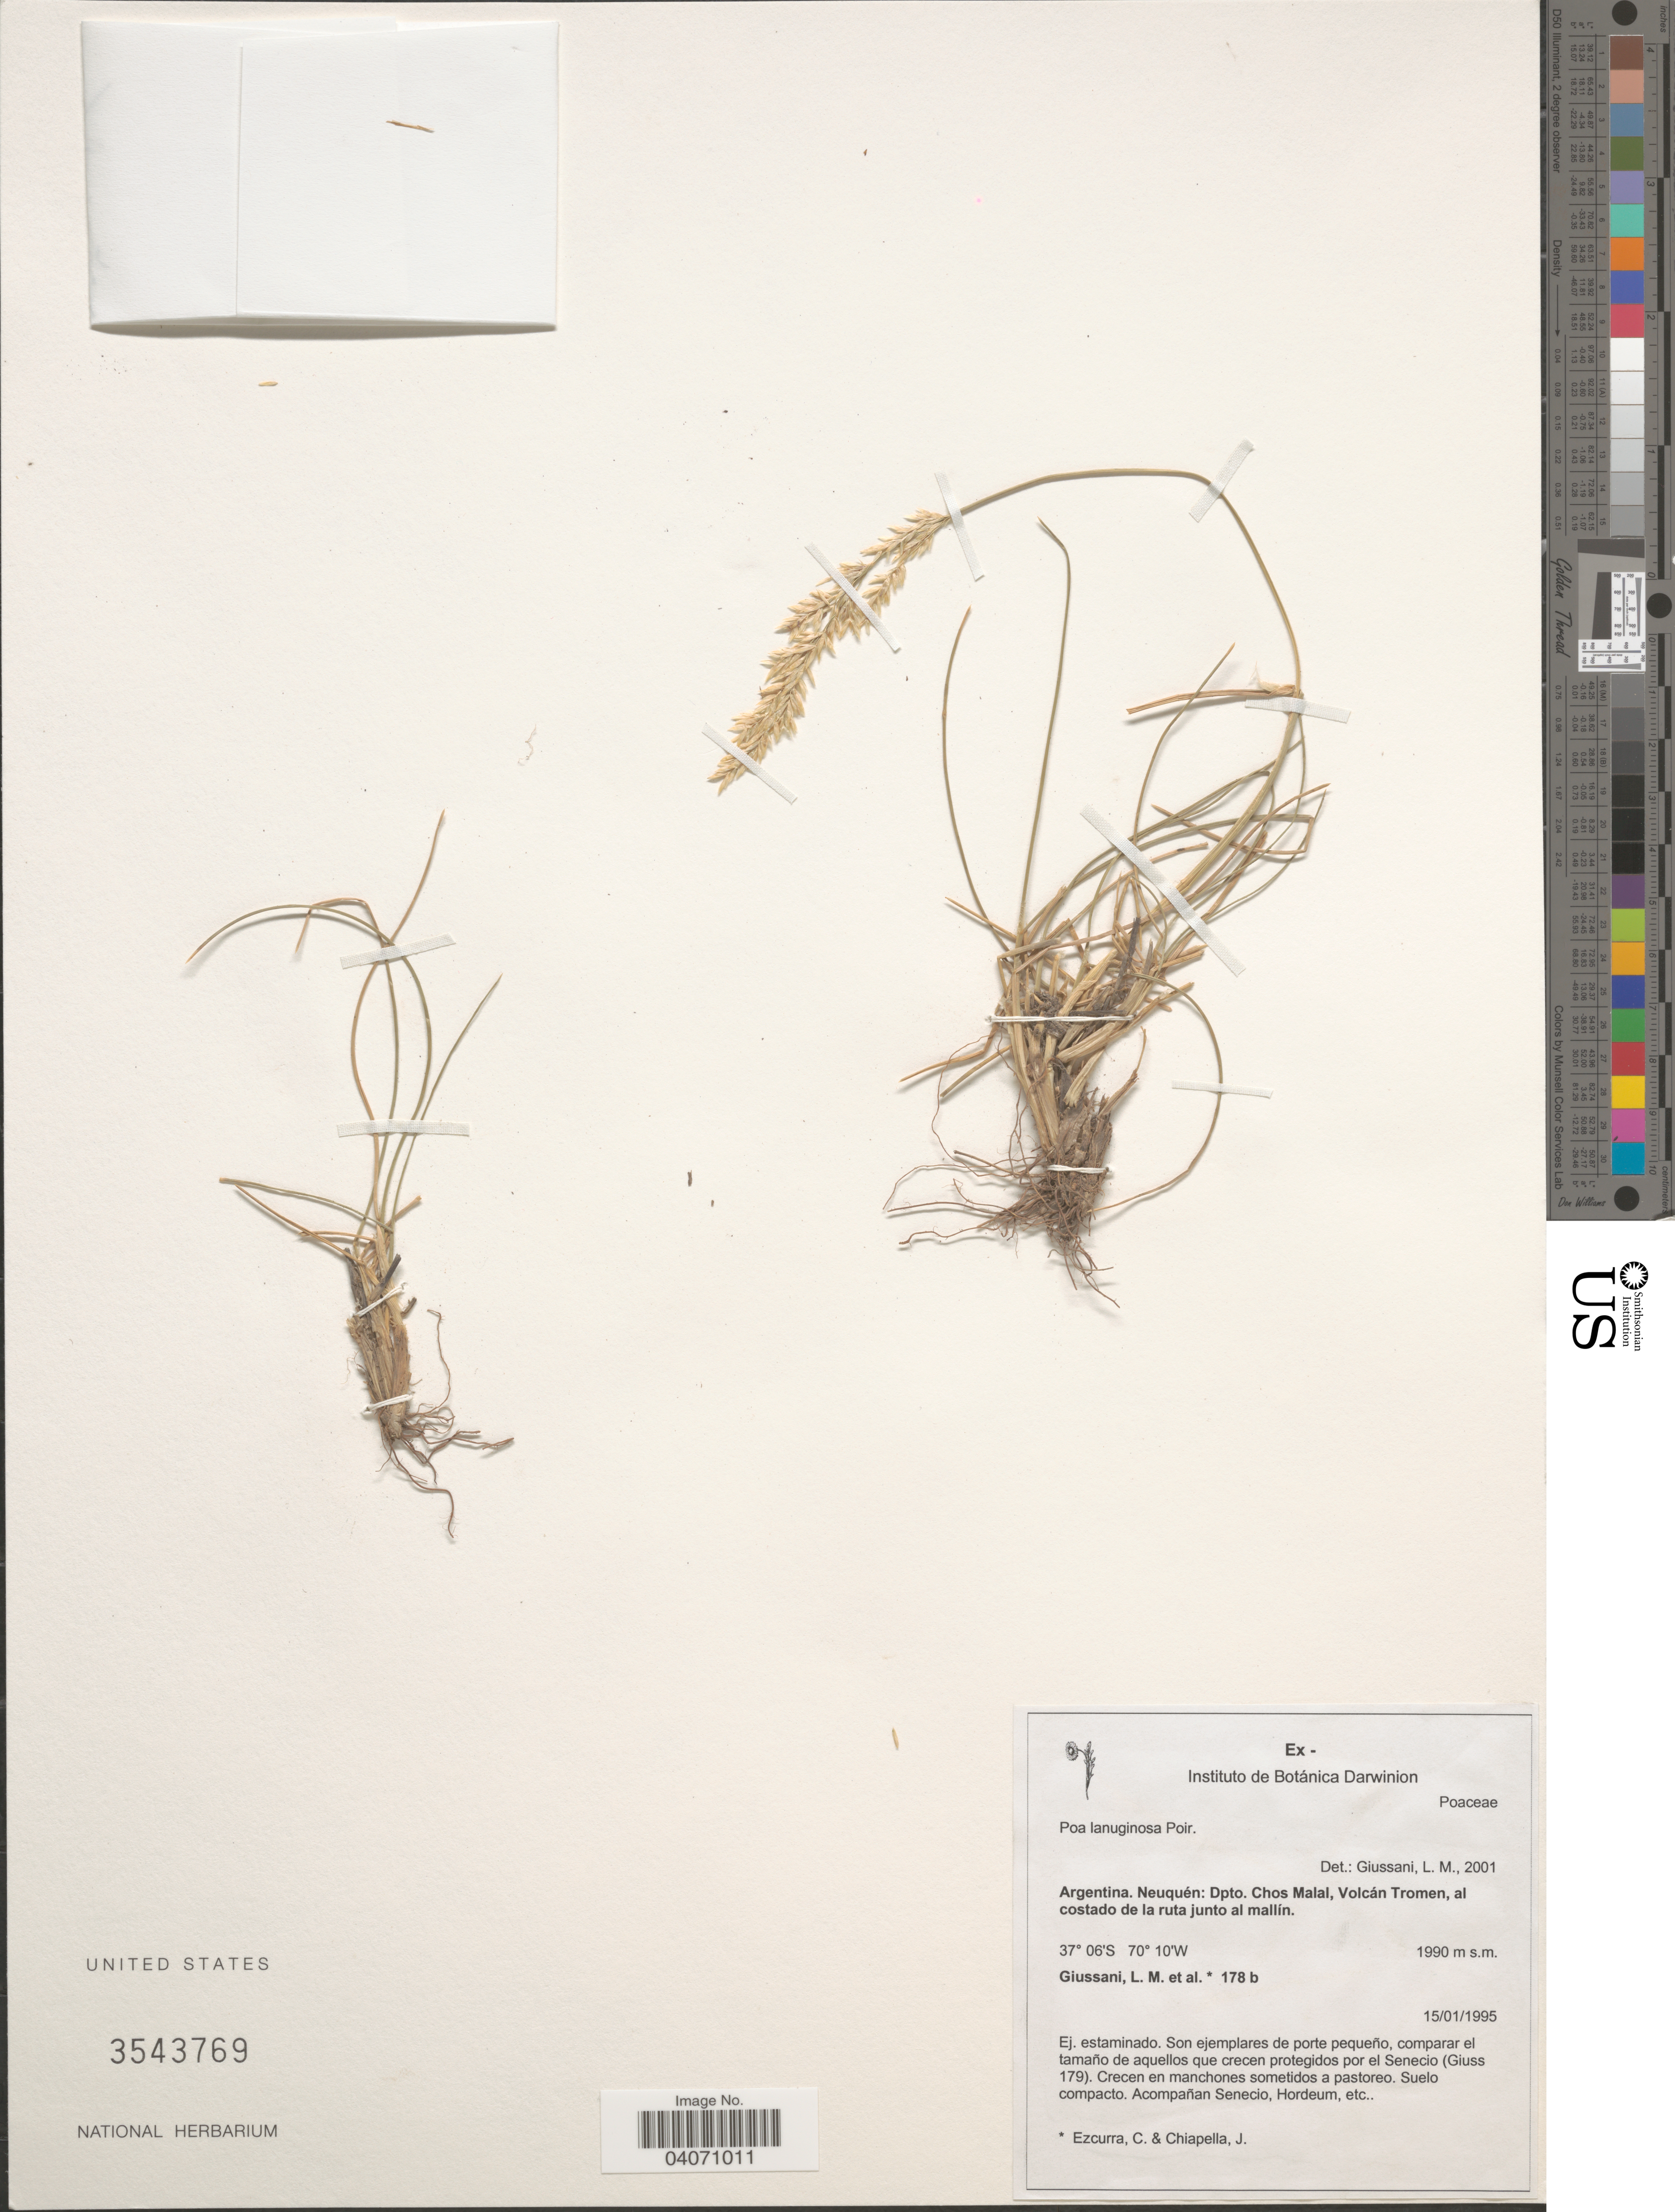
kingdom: Plantae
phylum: Tracheophyta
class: Liliopsida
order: Poales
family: Poaceae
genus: Poa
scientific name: Poa lanuginosa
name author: Poir.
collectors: L. Giussani, C. Ezcurra & J. Chiapella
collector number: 178b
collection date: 1995-01-15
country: Argentina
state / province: Neuquen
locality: Dpto. Chos Malal, Volcán Tromen, al costado de la ruta junto al mallín.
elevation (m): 1990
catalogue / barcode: US 3543769